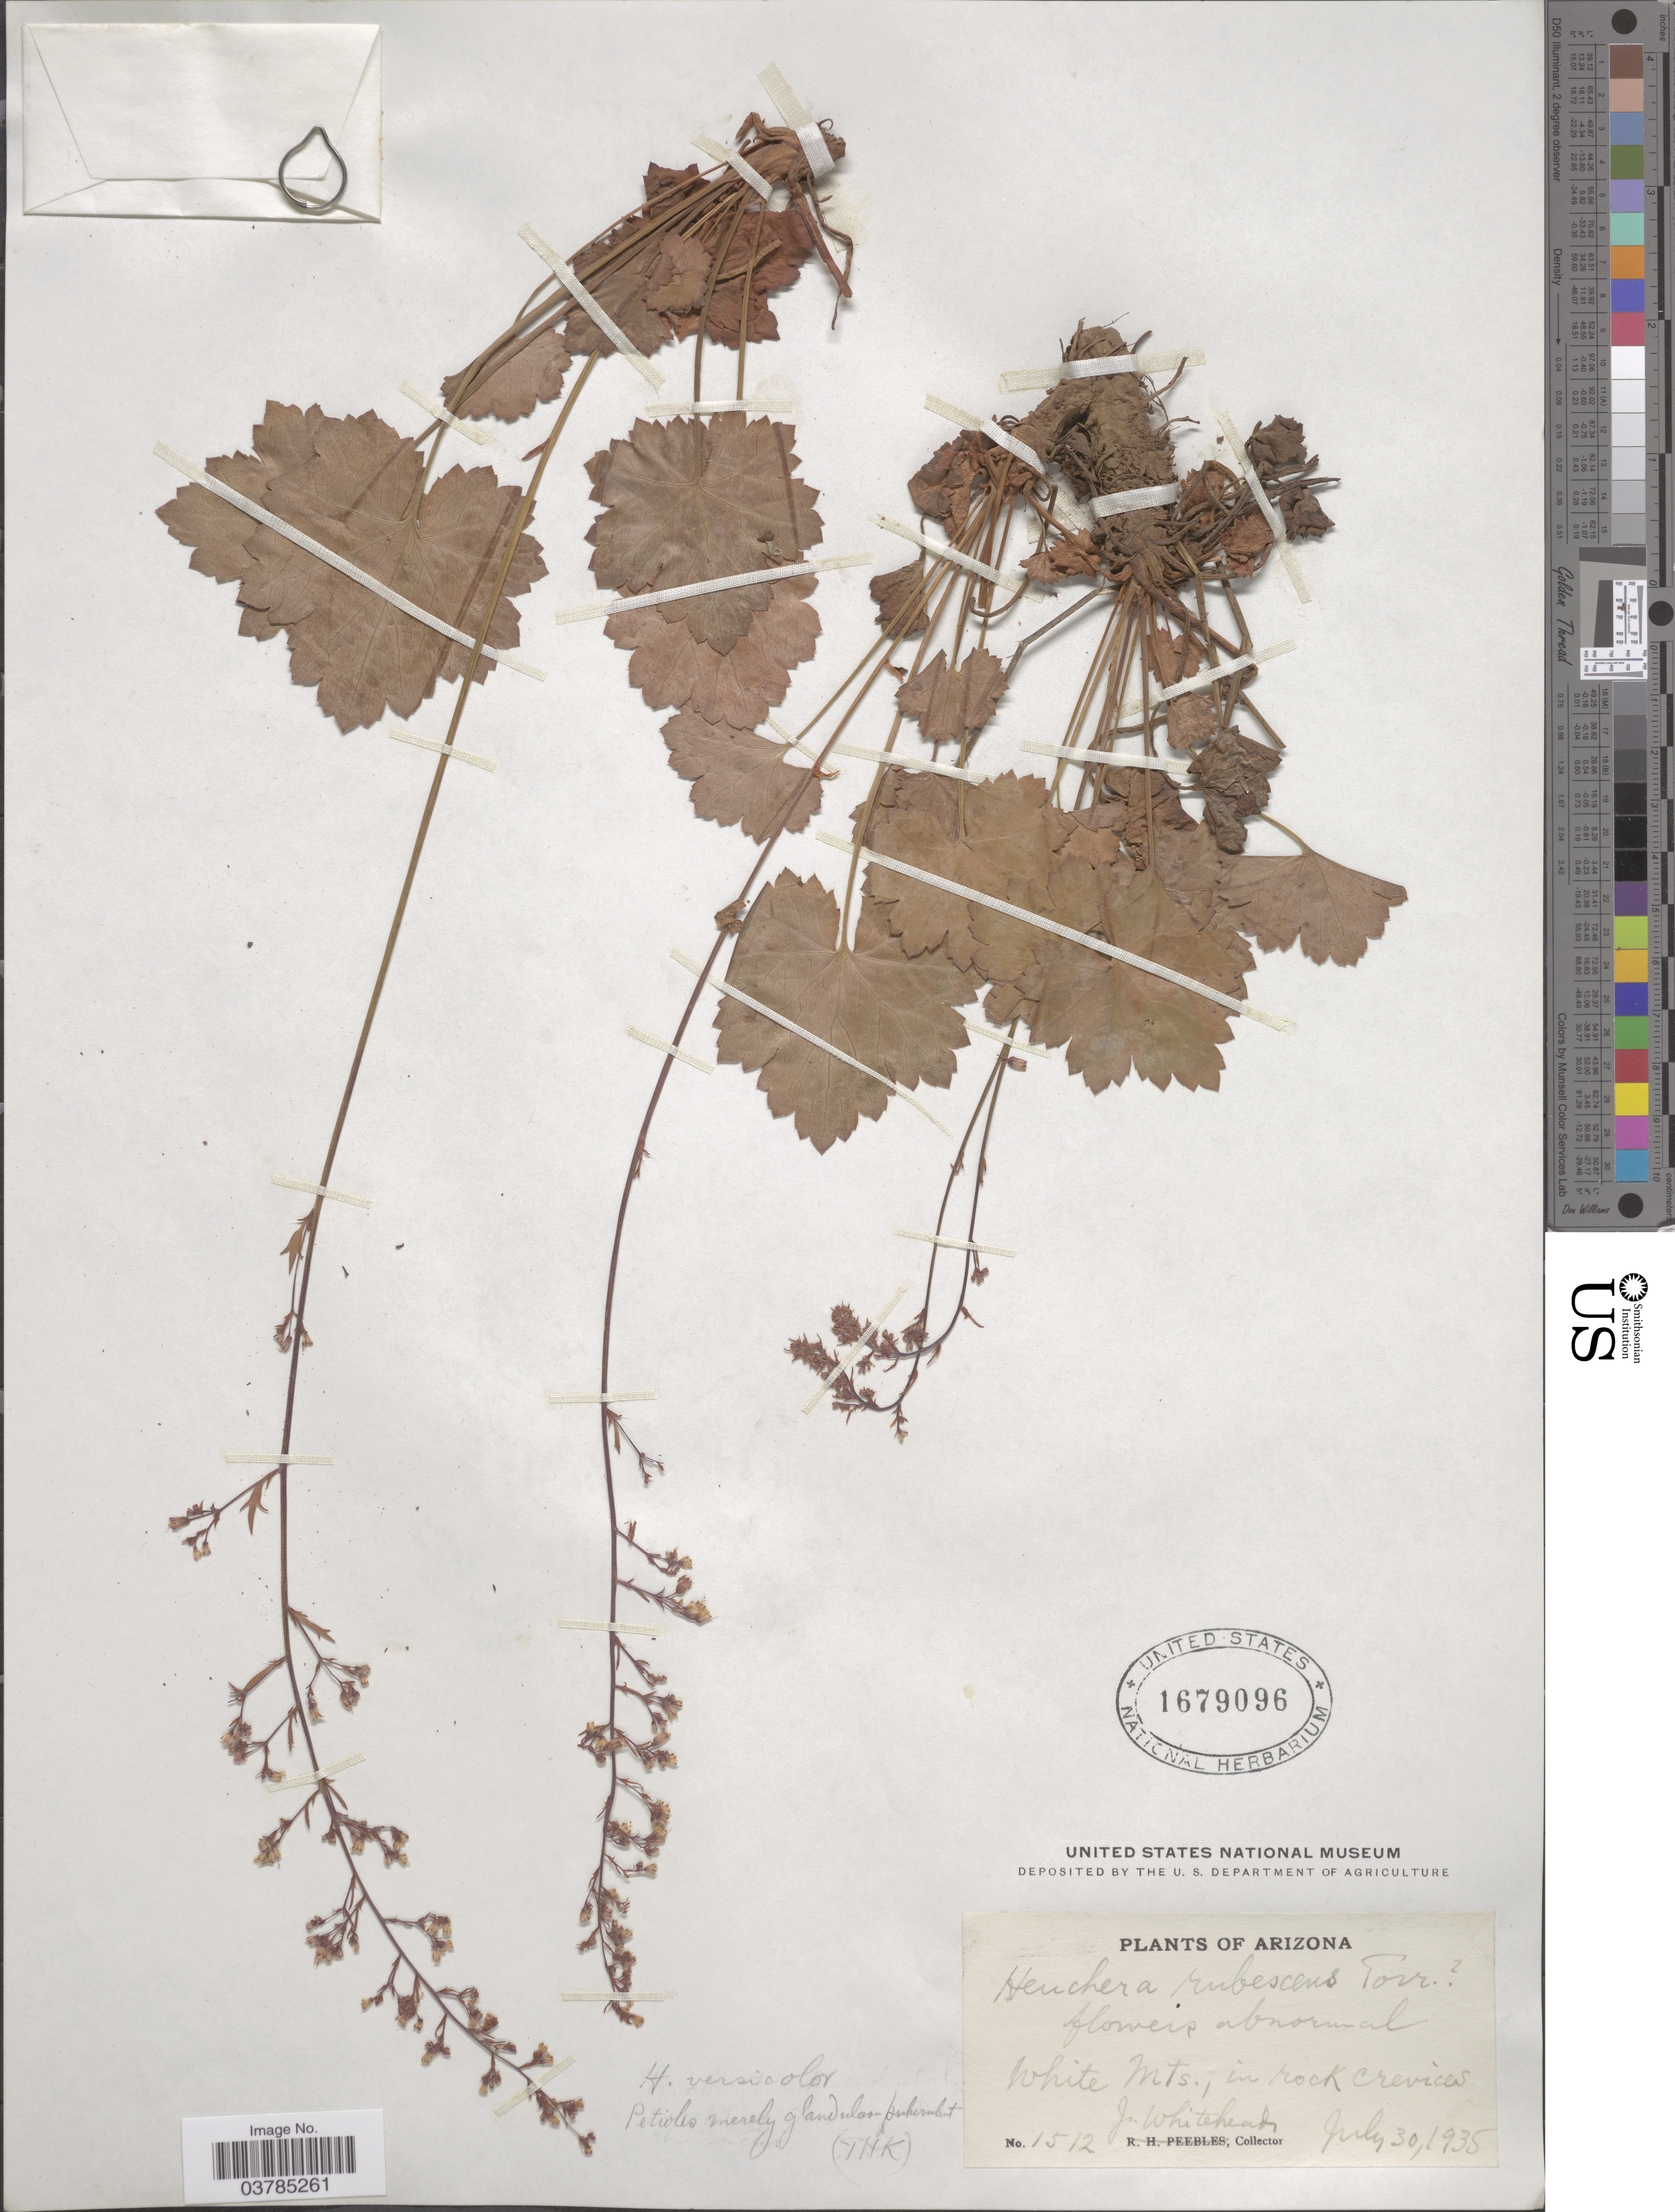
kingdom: Plantae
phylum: Tracheophyta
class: Magnoliopsida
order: Saxifragales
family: Saxifragaceae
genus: Heuchera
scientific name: Heuchera versicolor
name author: Greene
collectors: J. Whitehead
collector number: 1512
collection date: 1935-07-30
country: United States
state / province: Arizona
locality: White Mts., in rock crevices.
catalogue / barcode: US 1679096